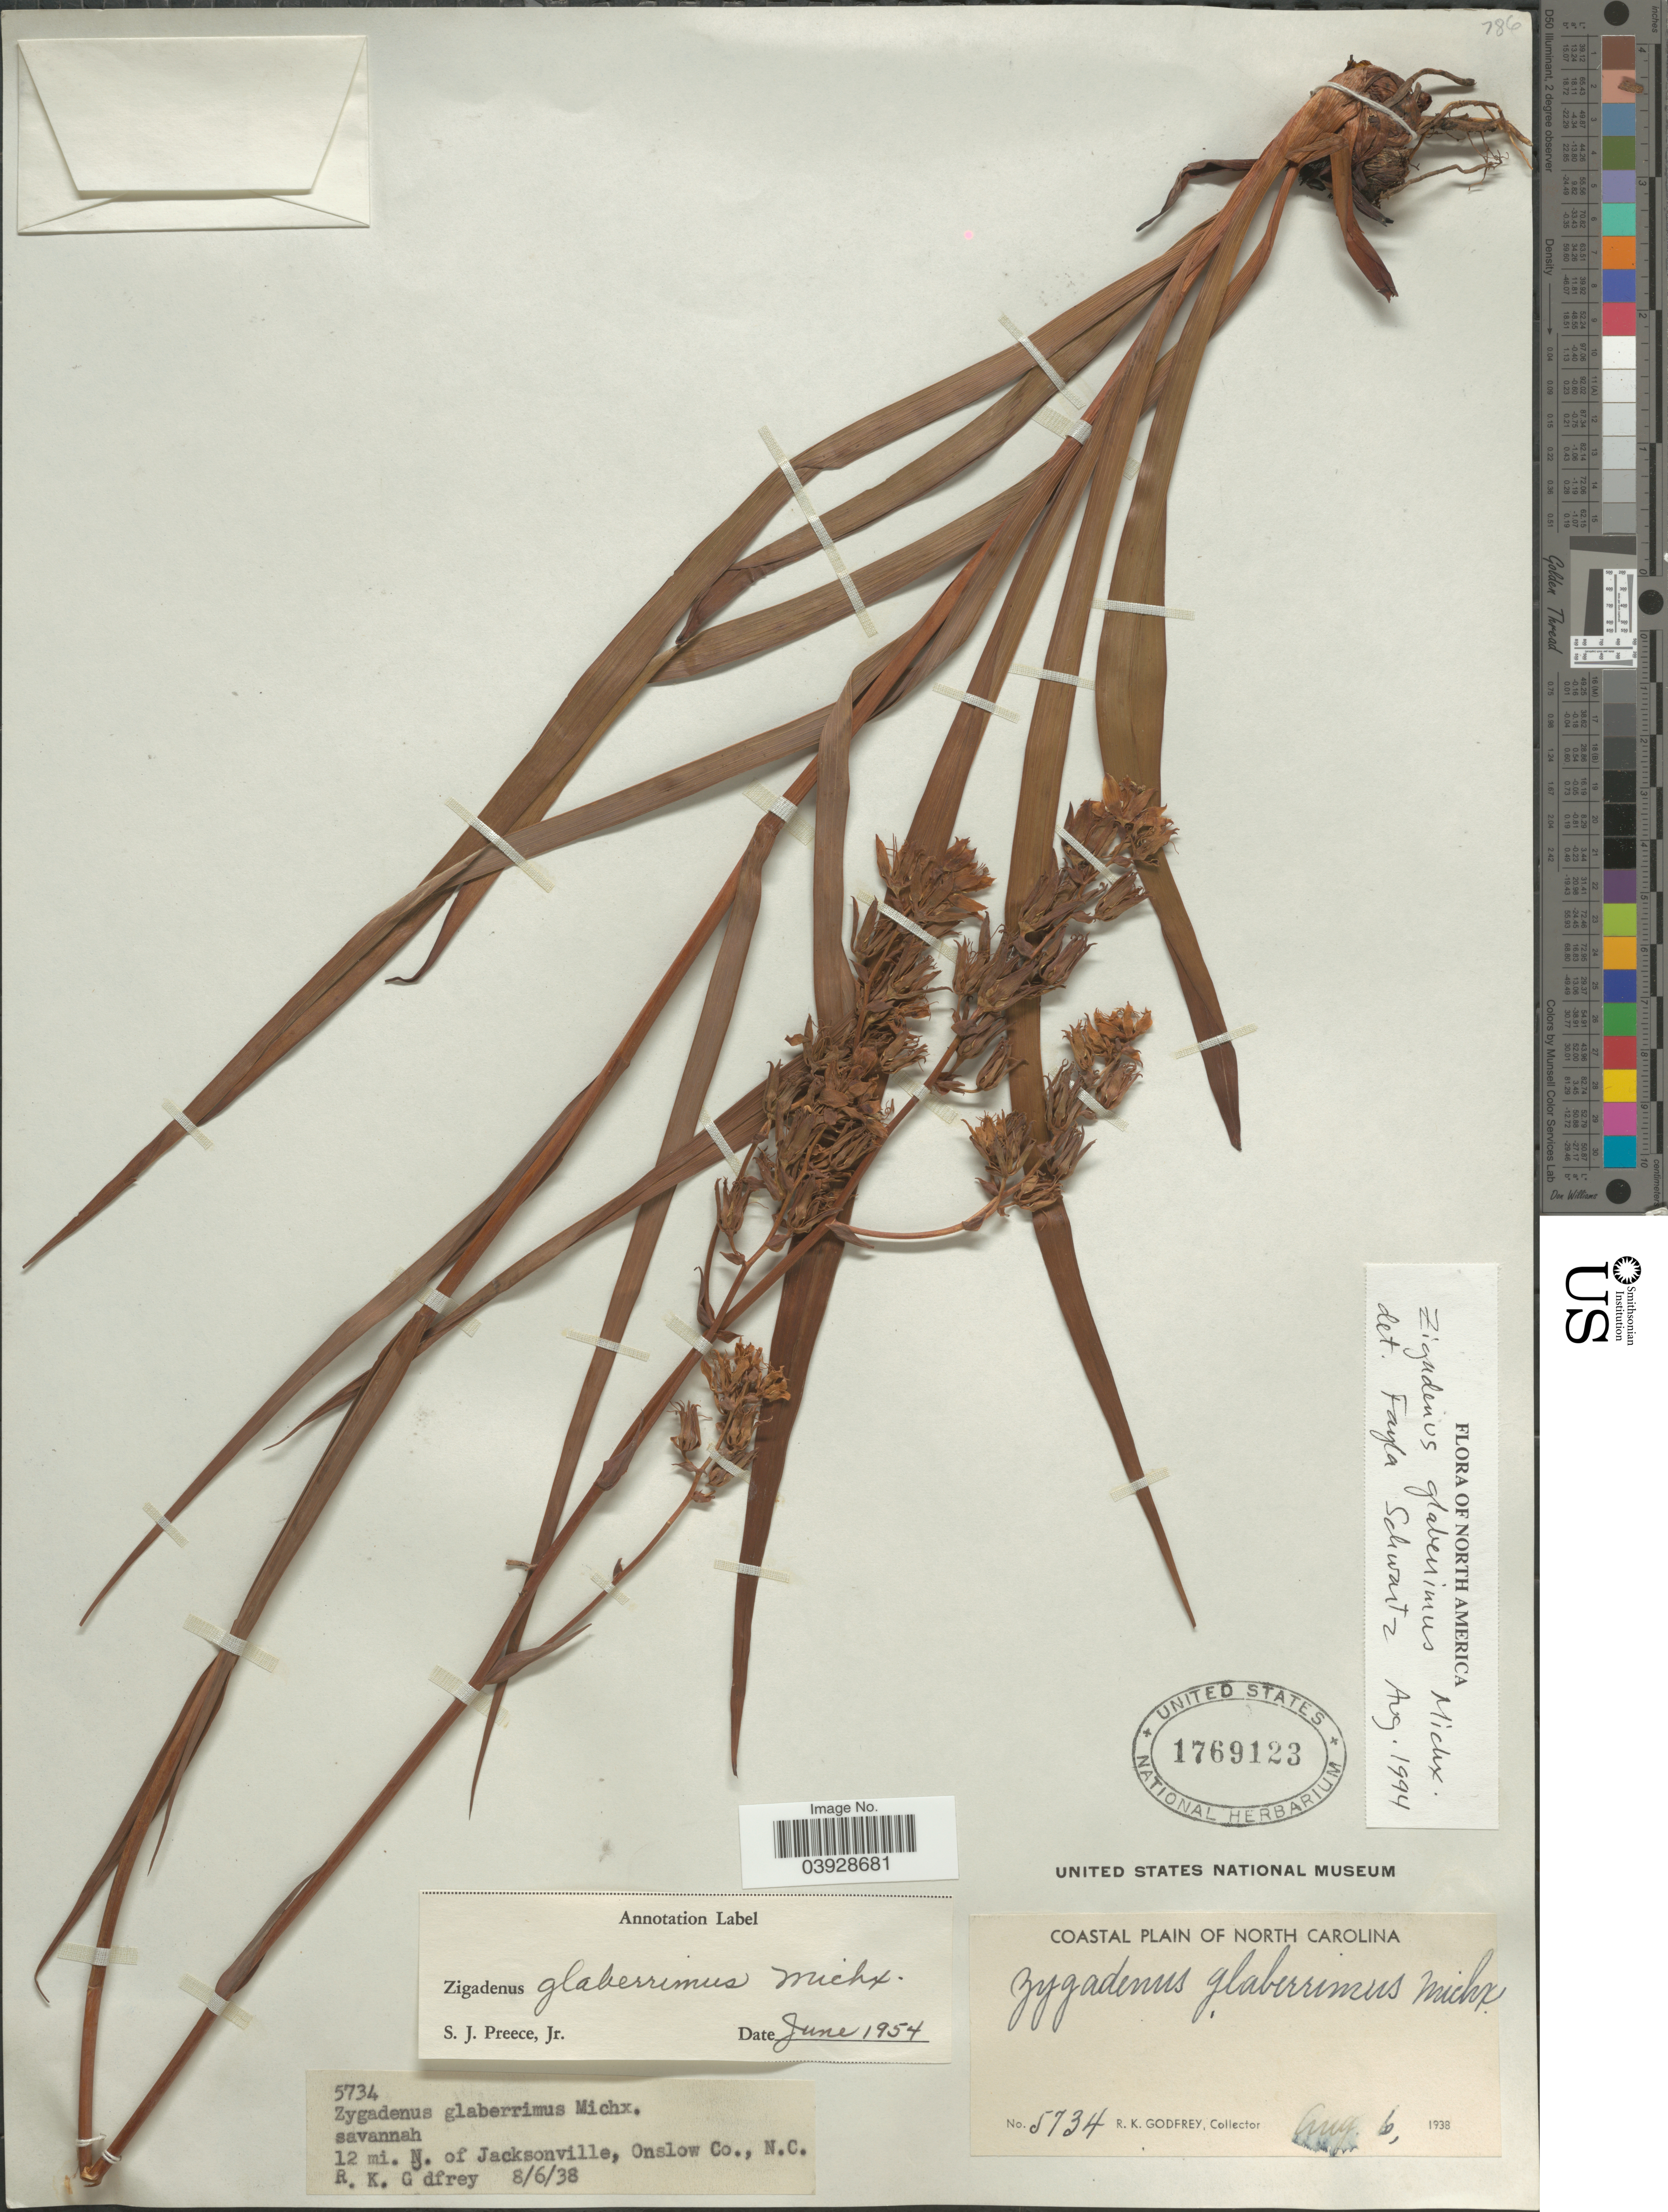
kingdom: Plantae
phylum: Tracheophyta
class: Liliopsida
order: Liliales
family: Melanthiaceae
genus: Zigadenus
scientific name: Zigadenus glaberrimus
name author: Michx.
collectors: R. K. Godfrey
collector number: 5734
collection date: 1938-08-06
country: United States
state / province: North Carolina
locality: Coastal Plain. 12 mi. N. of Jacksonville, Onslow Co.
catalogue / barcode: US 1769123